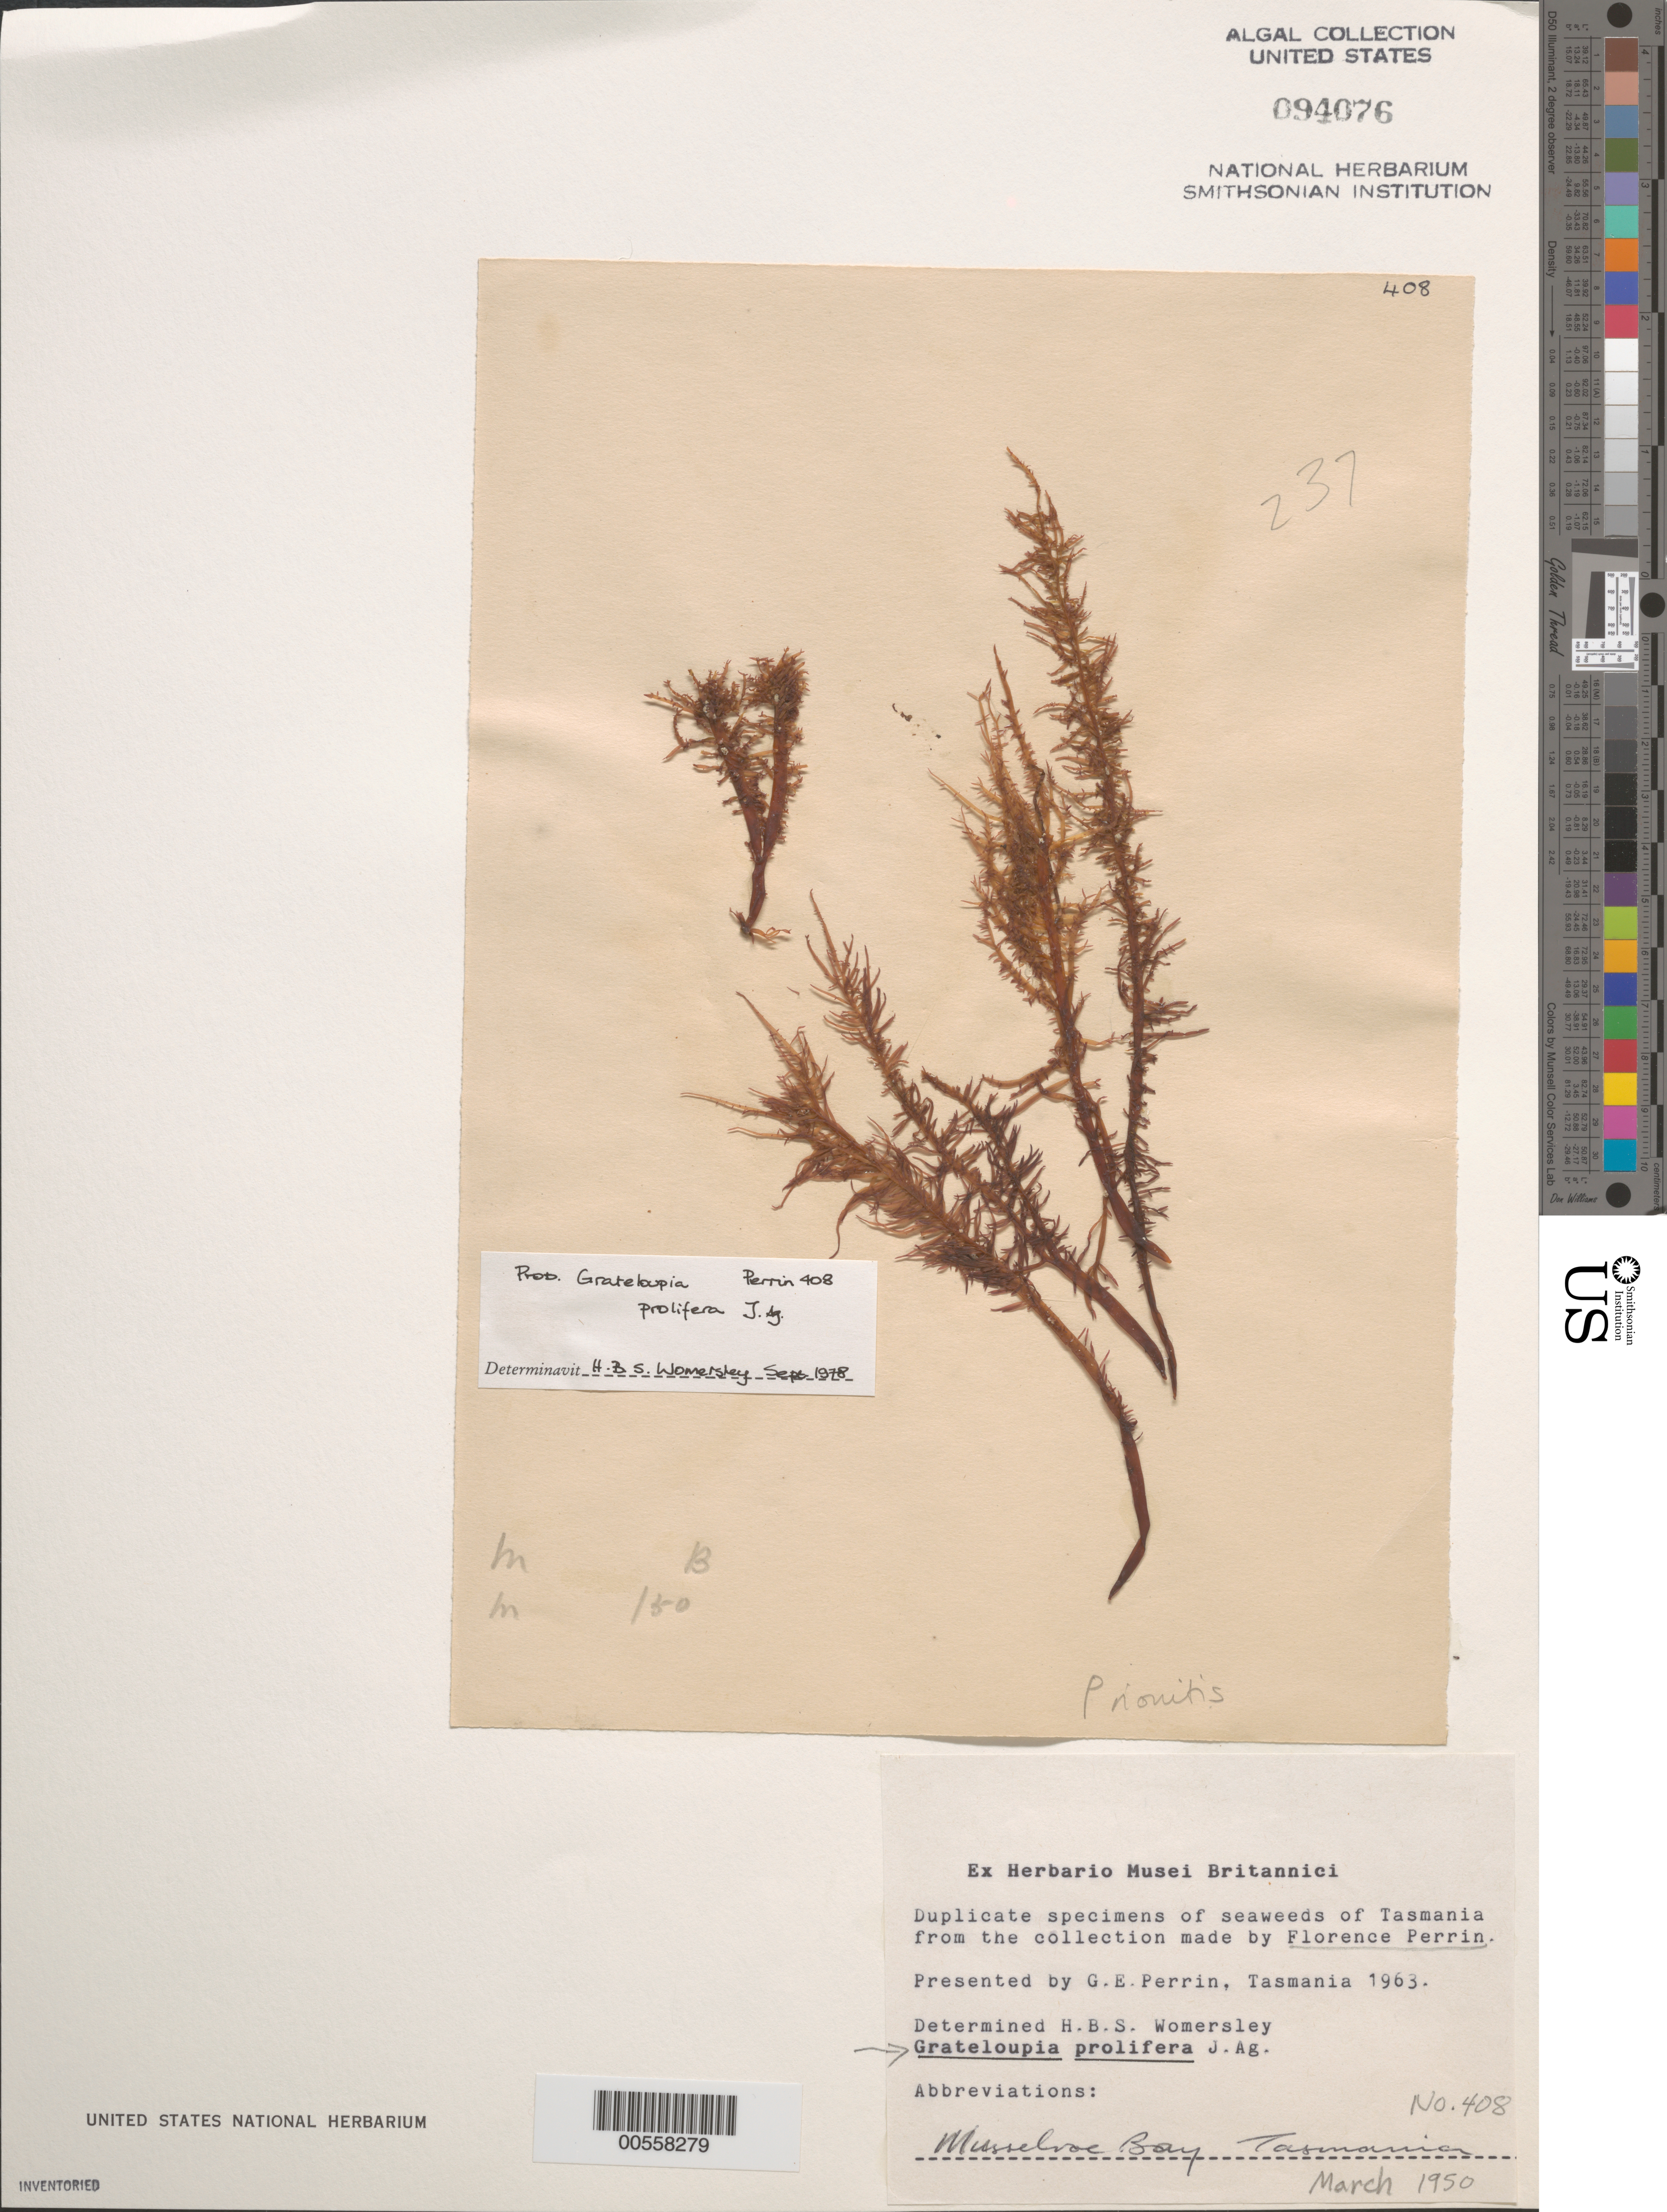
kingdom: Plantae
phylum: Rhodophyta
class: Florideophyceae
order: Halymeniales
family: Halymeniaceae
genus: Grateloupia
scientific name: Grateloupia prolifera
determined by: Womersley, H. B. S.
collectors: F. Perrin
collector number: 408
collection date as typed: Mar 1950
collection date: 1950-03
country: Australia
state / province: Tasmania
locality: Musselroe Bay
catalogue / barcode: US 94076